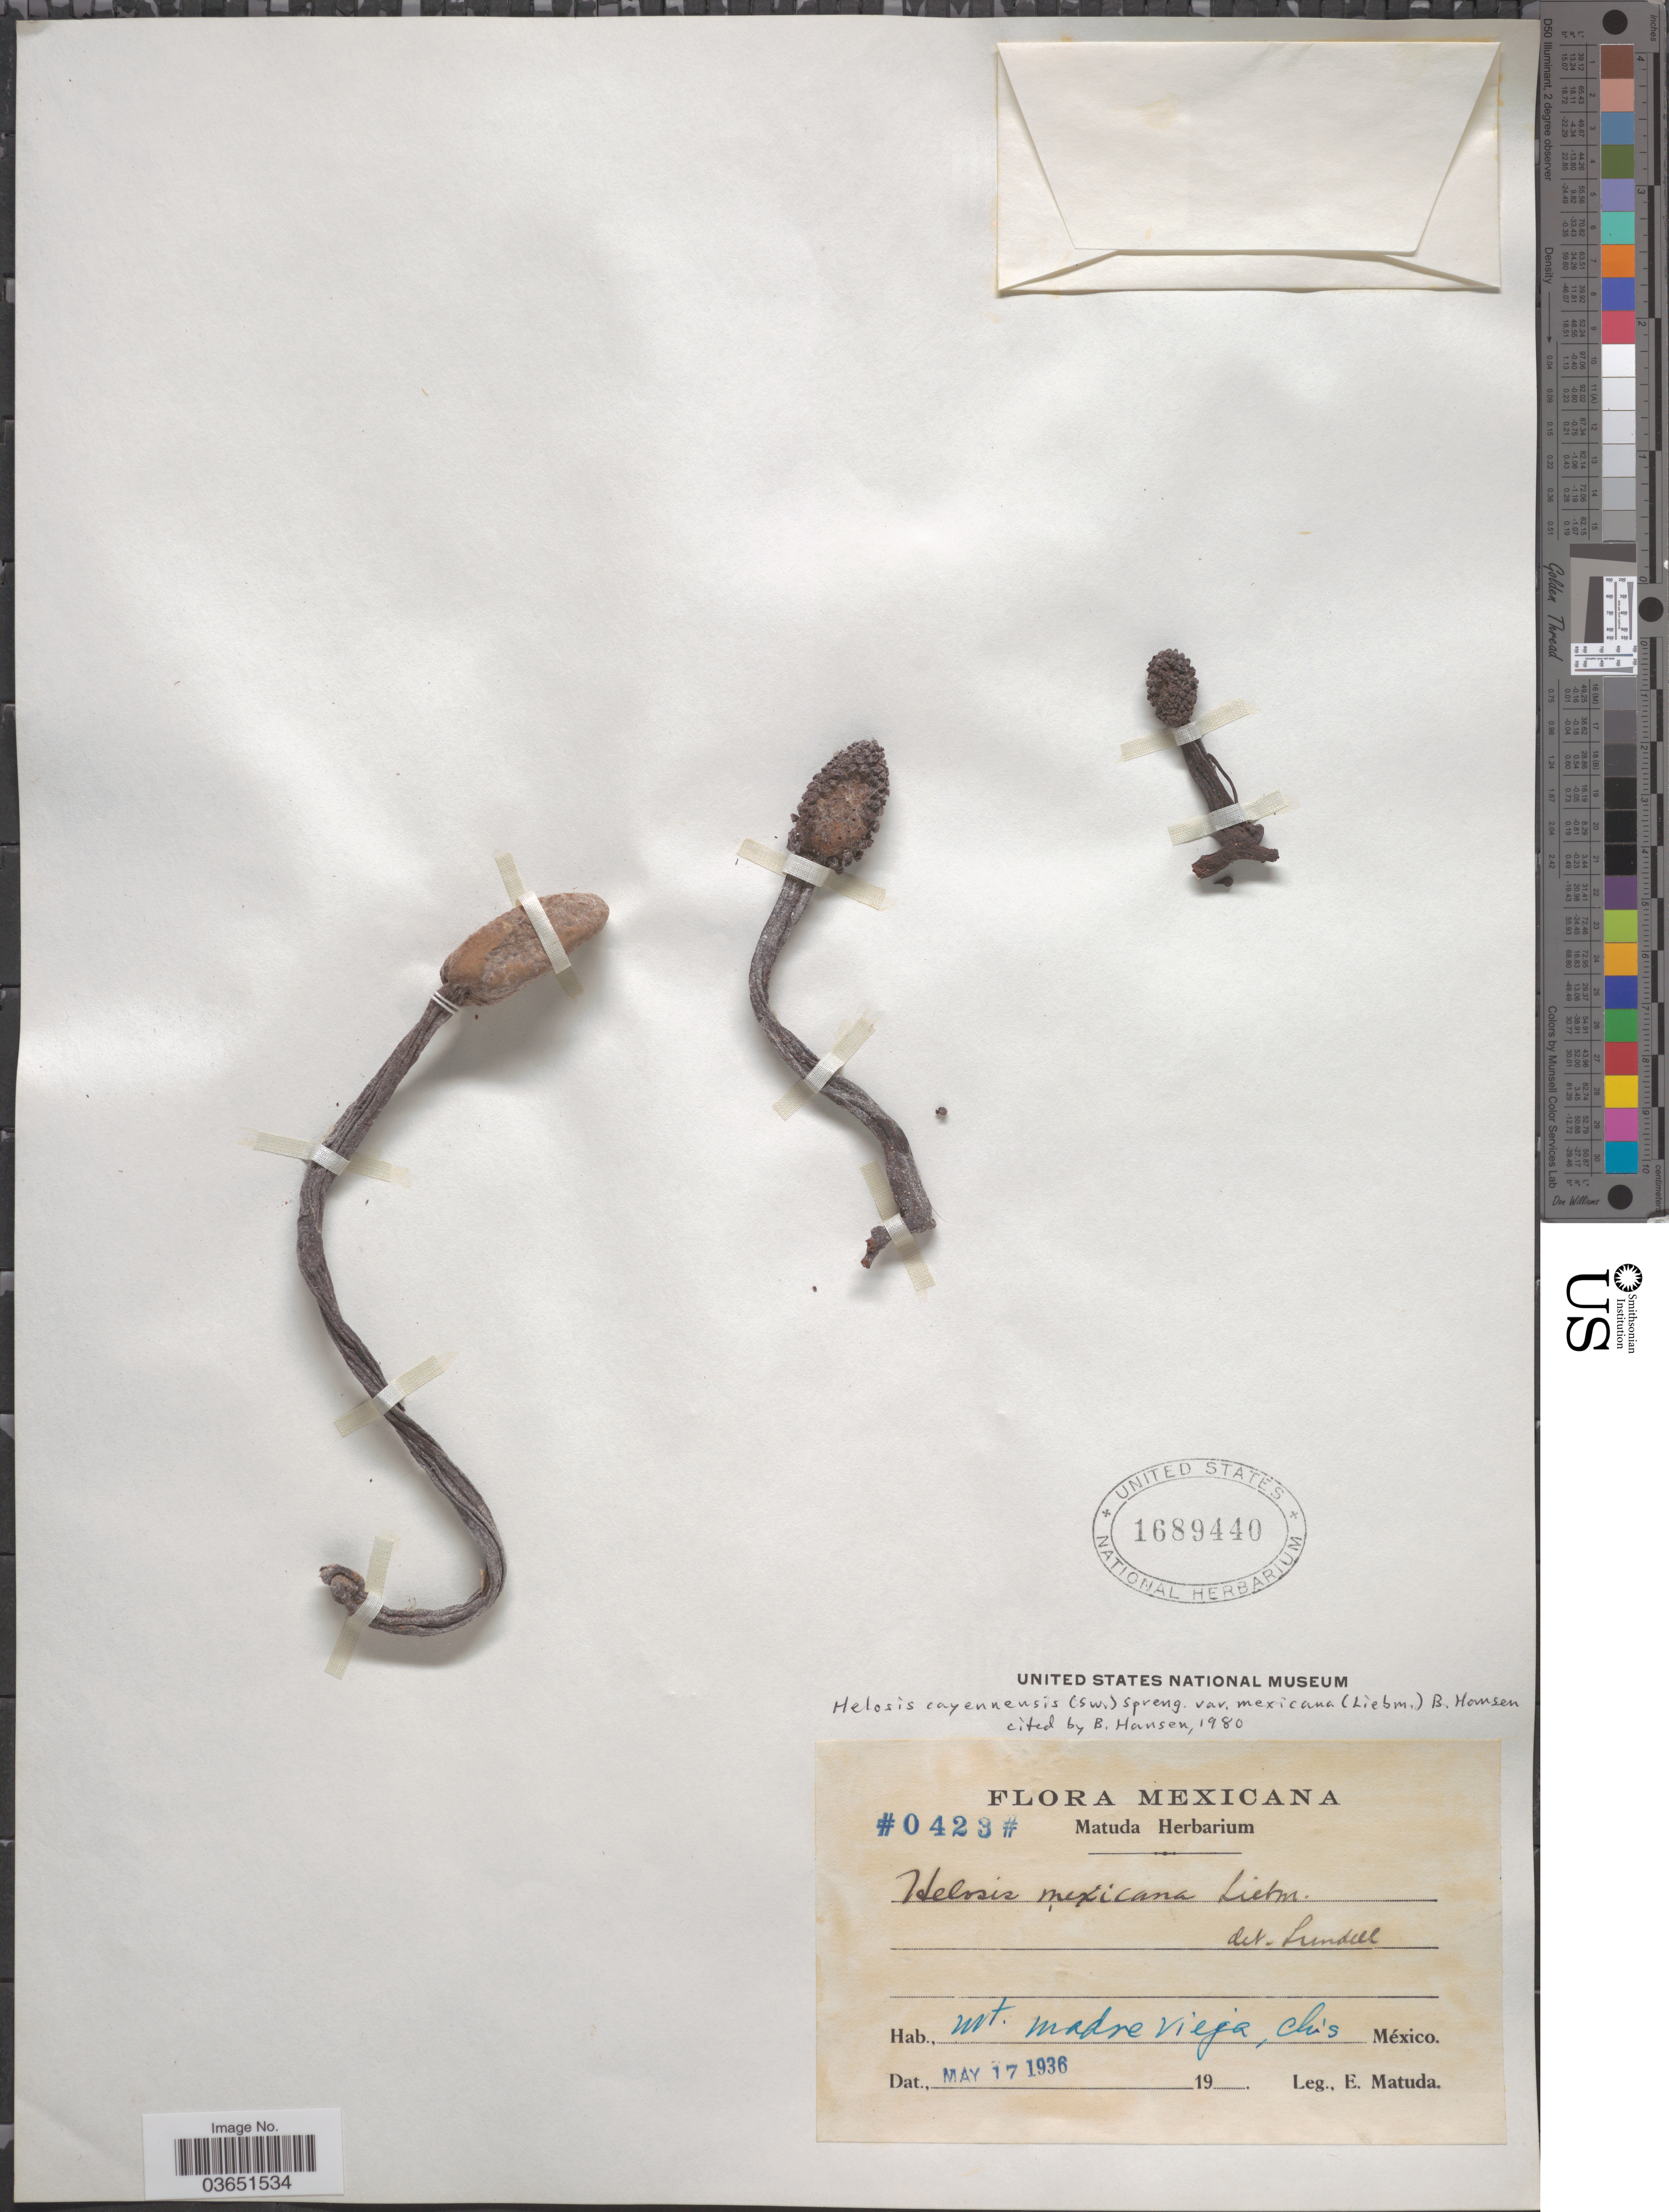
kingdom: Plantae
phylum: Tracheophyta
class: Magnoliopsida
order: Santalales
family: Balanophoraceae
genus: Helosis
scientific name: Helosis cayanensis var. mexicana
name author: (Liebm.) B. Hansen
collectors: E. Matuda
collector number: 0423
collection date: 1936-05-17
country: Mexico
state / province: Chiapas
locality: Mt. Madre Vieja, Chis.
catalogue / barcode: US 1689440